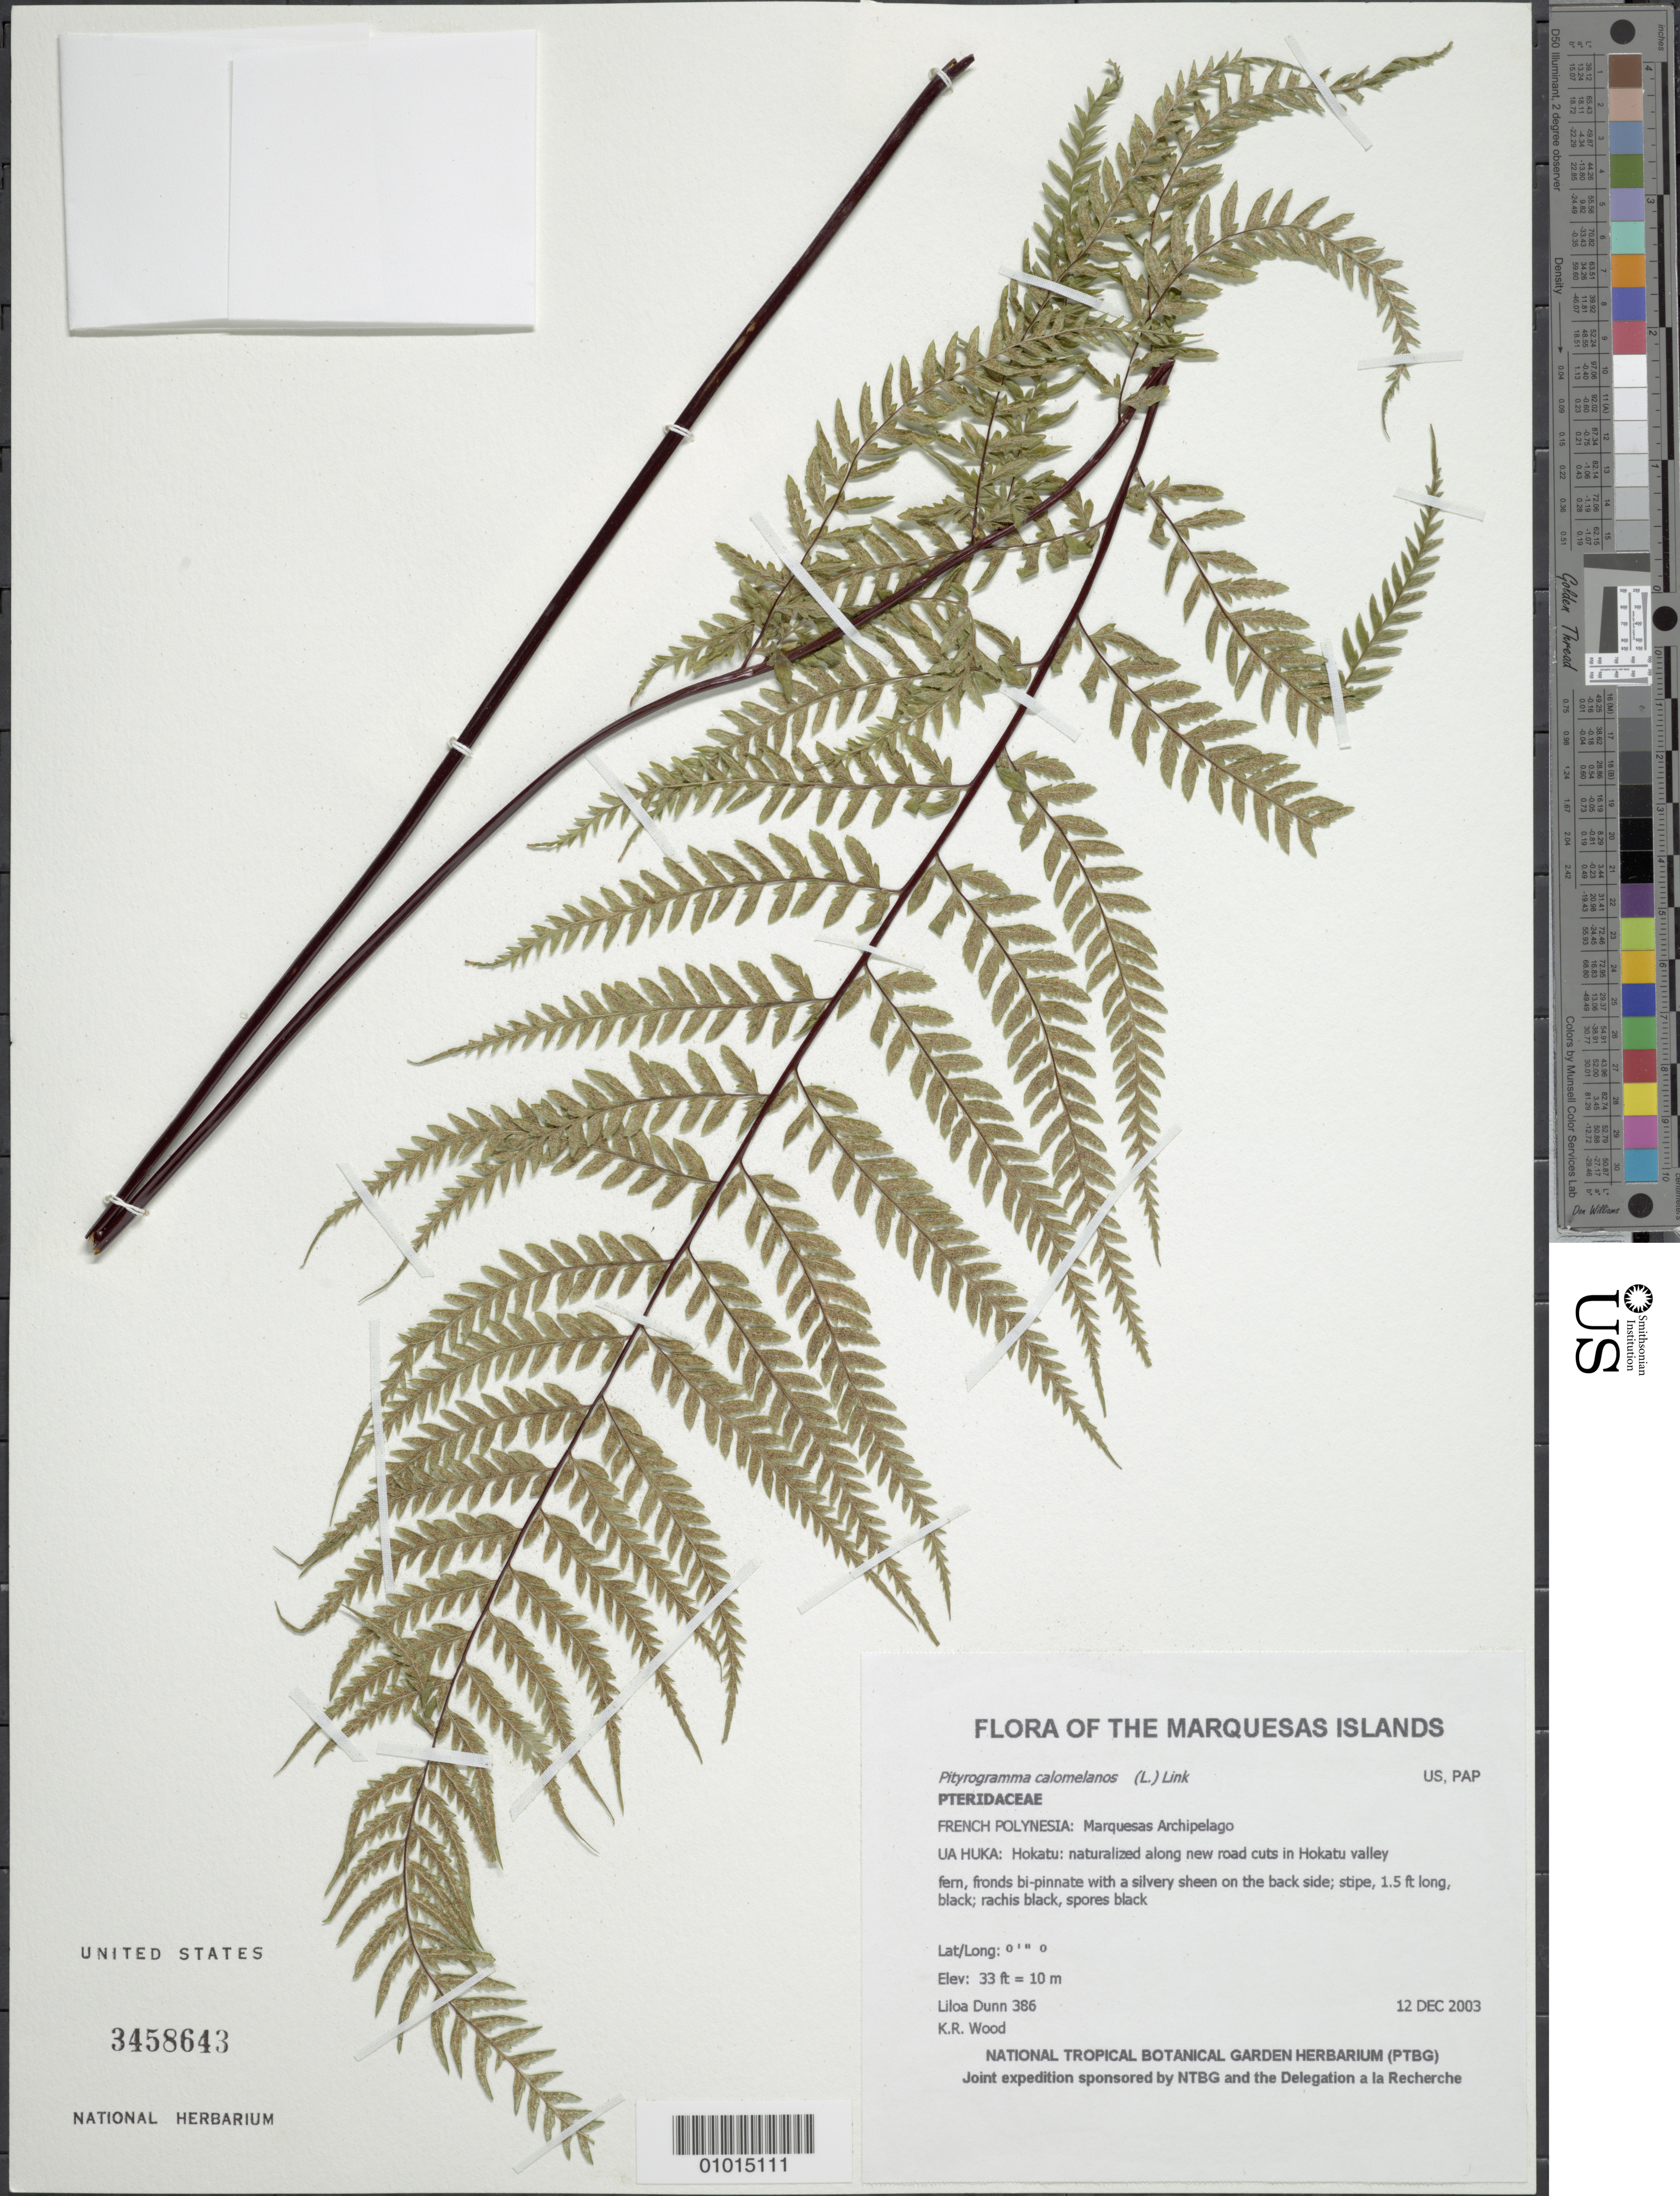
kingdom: Plantae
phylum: Tracheophyta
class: Polypodiopsida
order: Polypodiales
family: Pteridaceae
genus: Pityrogramma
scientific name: Pityrogramma calomelanos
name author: (L.) Link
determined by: Wood, Kenneth R.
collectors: L. Dunn & K. R. Wood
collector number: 386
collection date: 2003-12-12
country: French Polynesia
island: Ua Huka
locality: Hokatu: naturalized along new road cuts in Hokatu valley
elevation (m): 10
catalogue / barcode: US 3458643